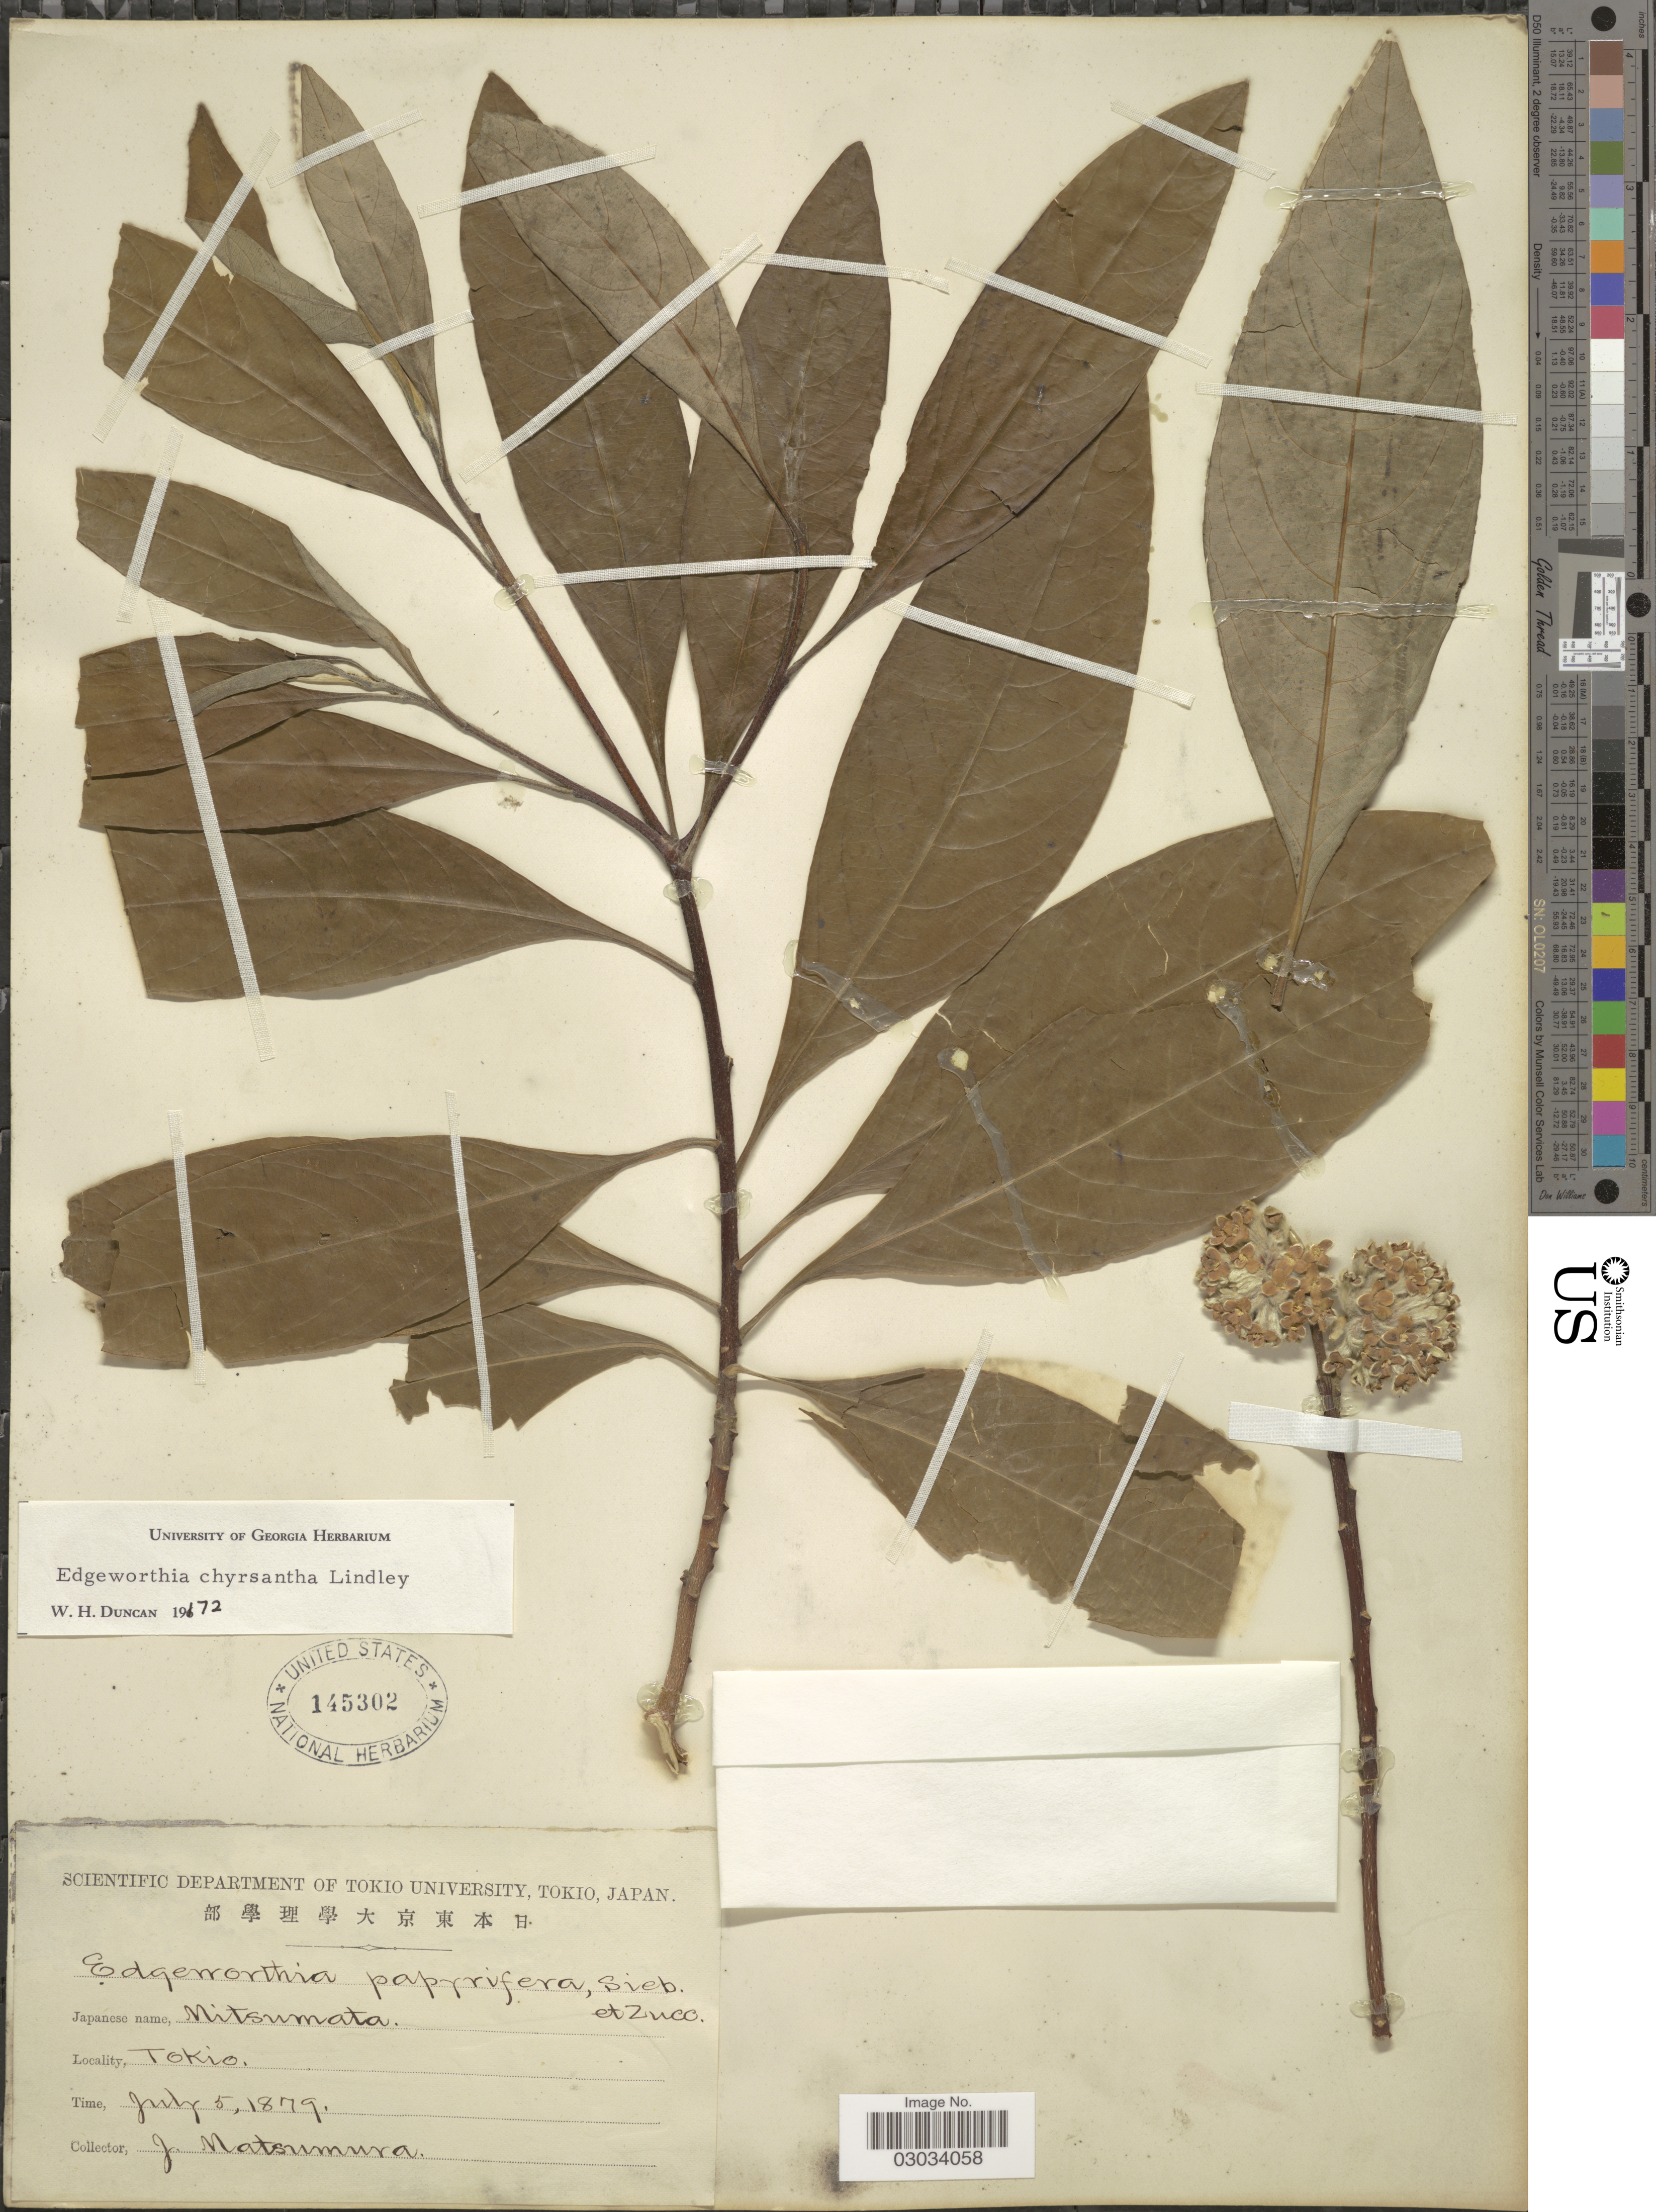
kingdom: Plantae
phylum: Tracheophyta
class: Magnoliopsida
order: Malvales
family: Thymelaeaceae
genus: Edgeworthia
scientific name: Edgeworthia chrysantha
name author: Lindl.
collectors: J. Matsumura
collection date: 1879-07-05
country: Japan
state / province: Tokyo, Federal City of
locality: Tokio.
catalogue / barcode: US 145302